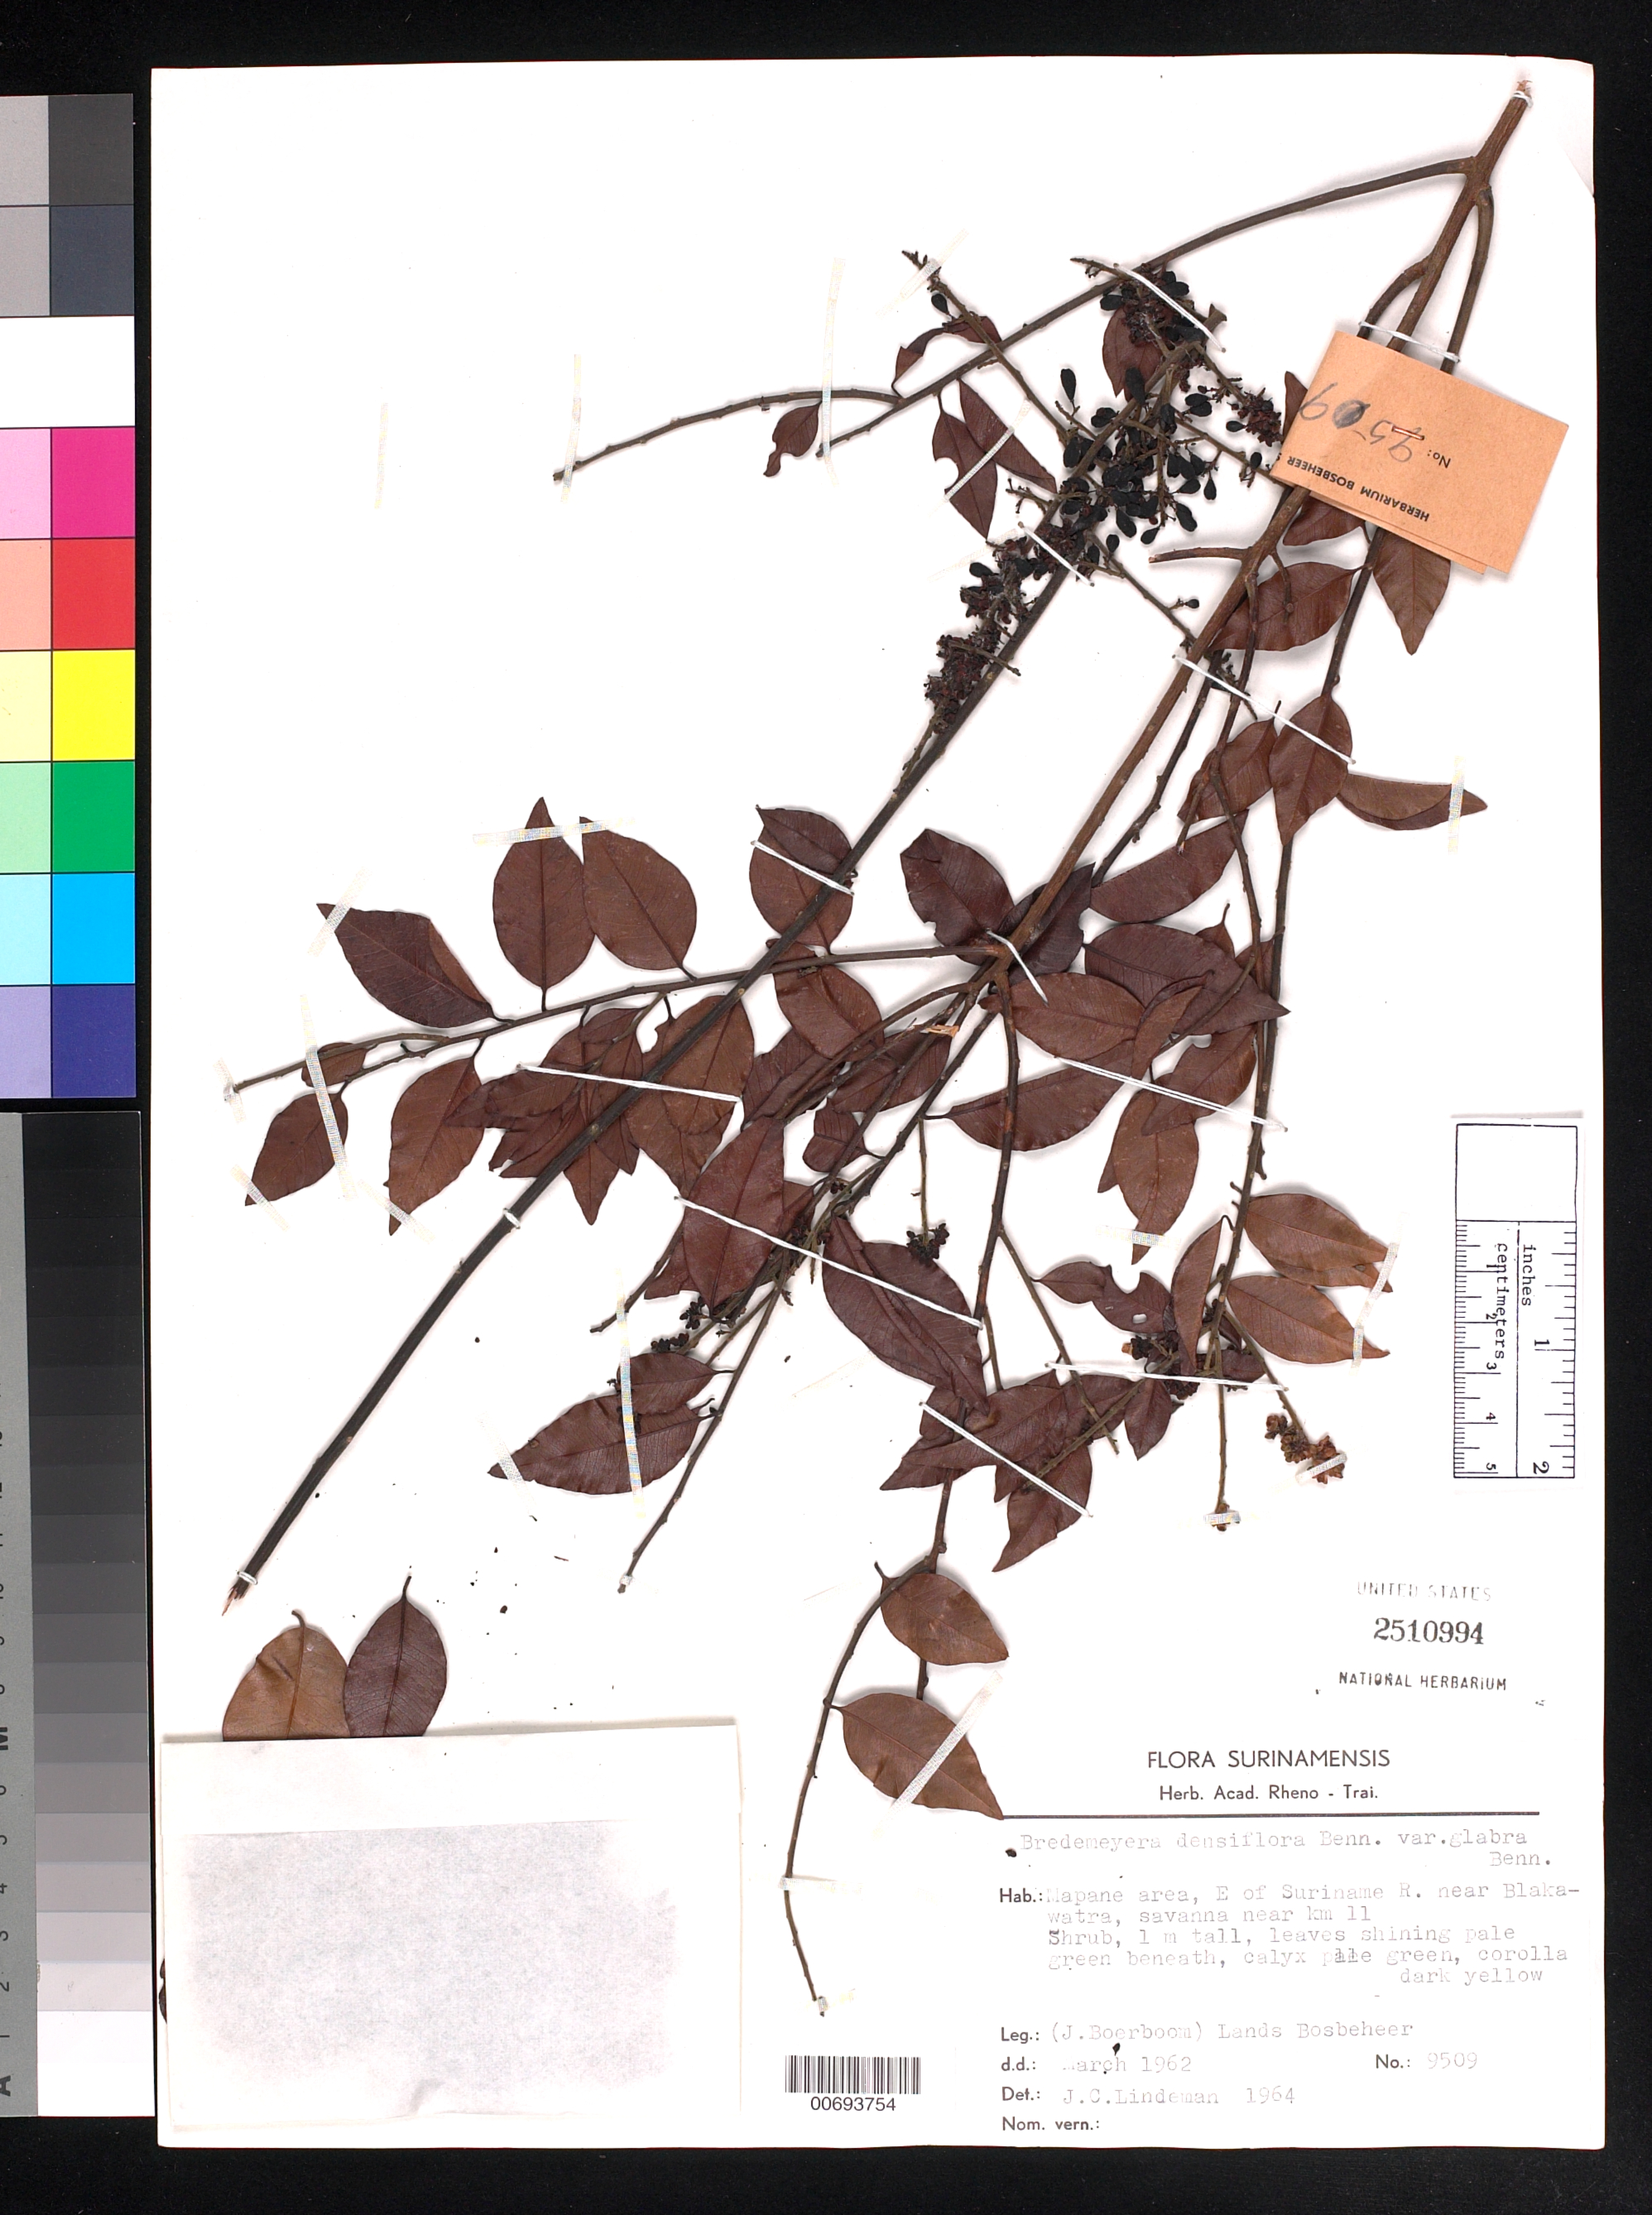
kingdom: Plantae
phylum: Tracheophyta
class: Magnoliopsida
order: Fabales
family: Polygalaceae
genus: Bredemeyera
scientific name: Bredemeyera densiflora var. glabra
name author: A.W. Benn.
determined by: Lindeman, J. C.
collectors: J. Boerboom & L. Bosbeheer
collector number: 9509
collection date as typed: Mar-62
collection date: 1962-03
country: Suriname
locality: Mapane Kreek area, E. or Suriname R. near Blakawatra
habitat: Savanna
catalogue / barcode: US 2510994